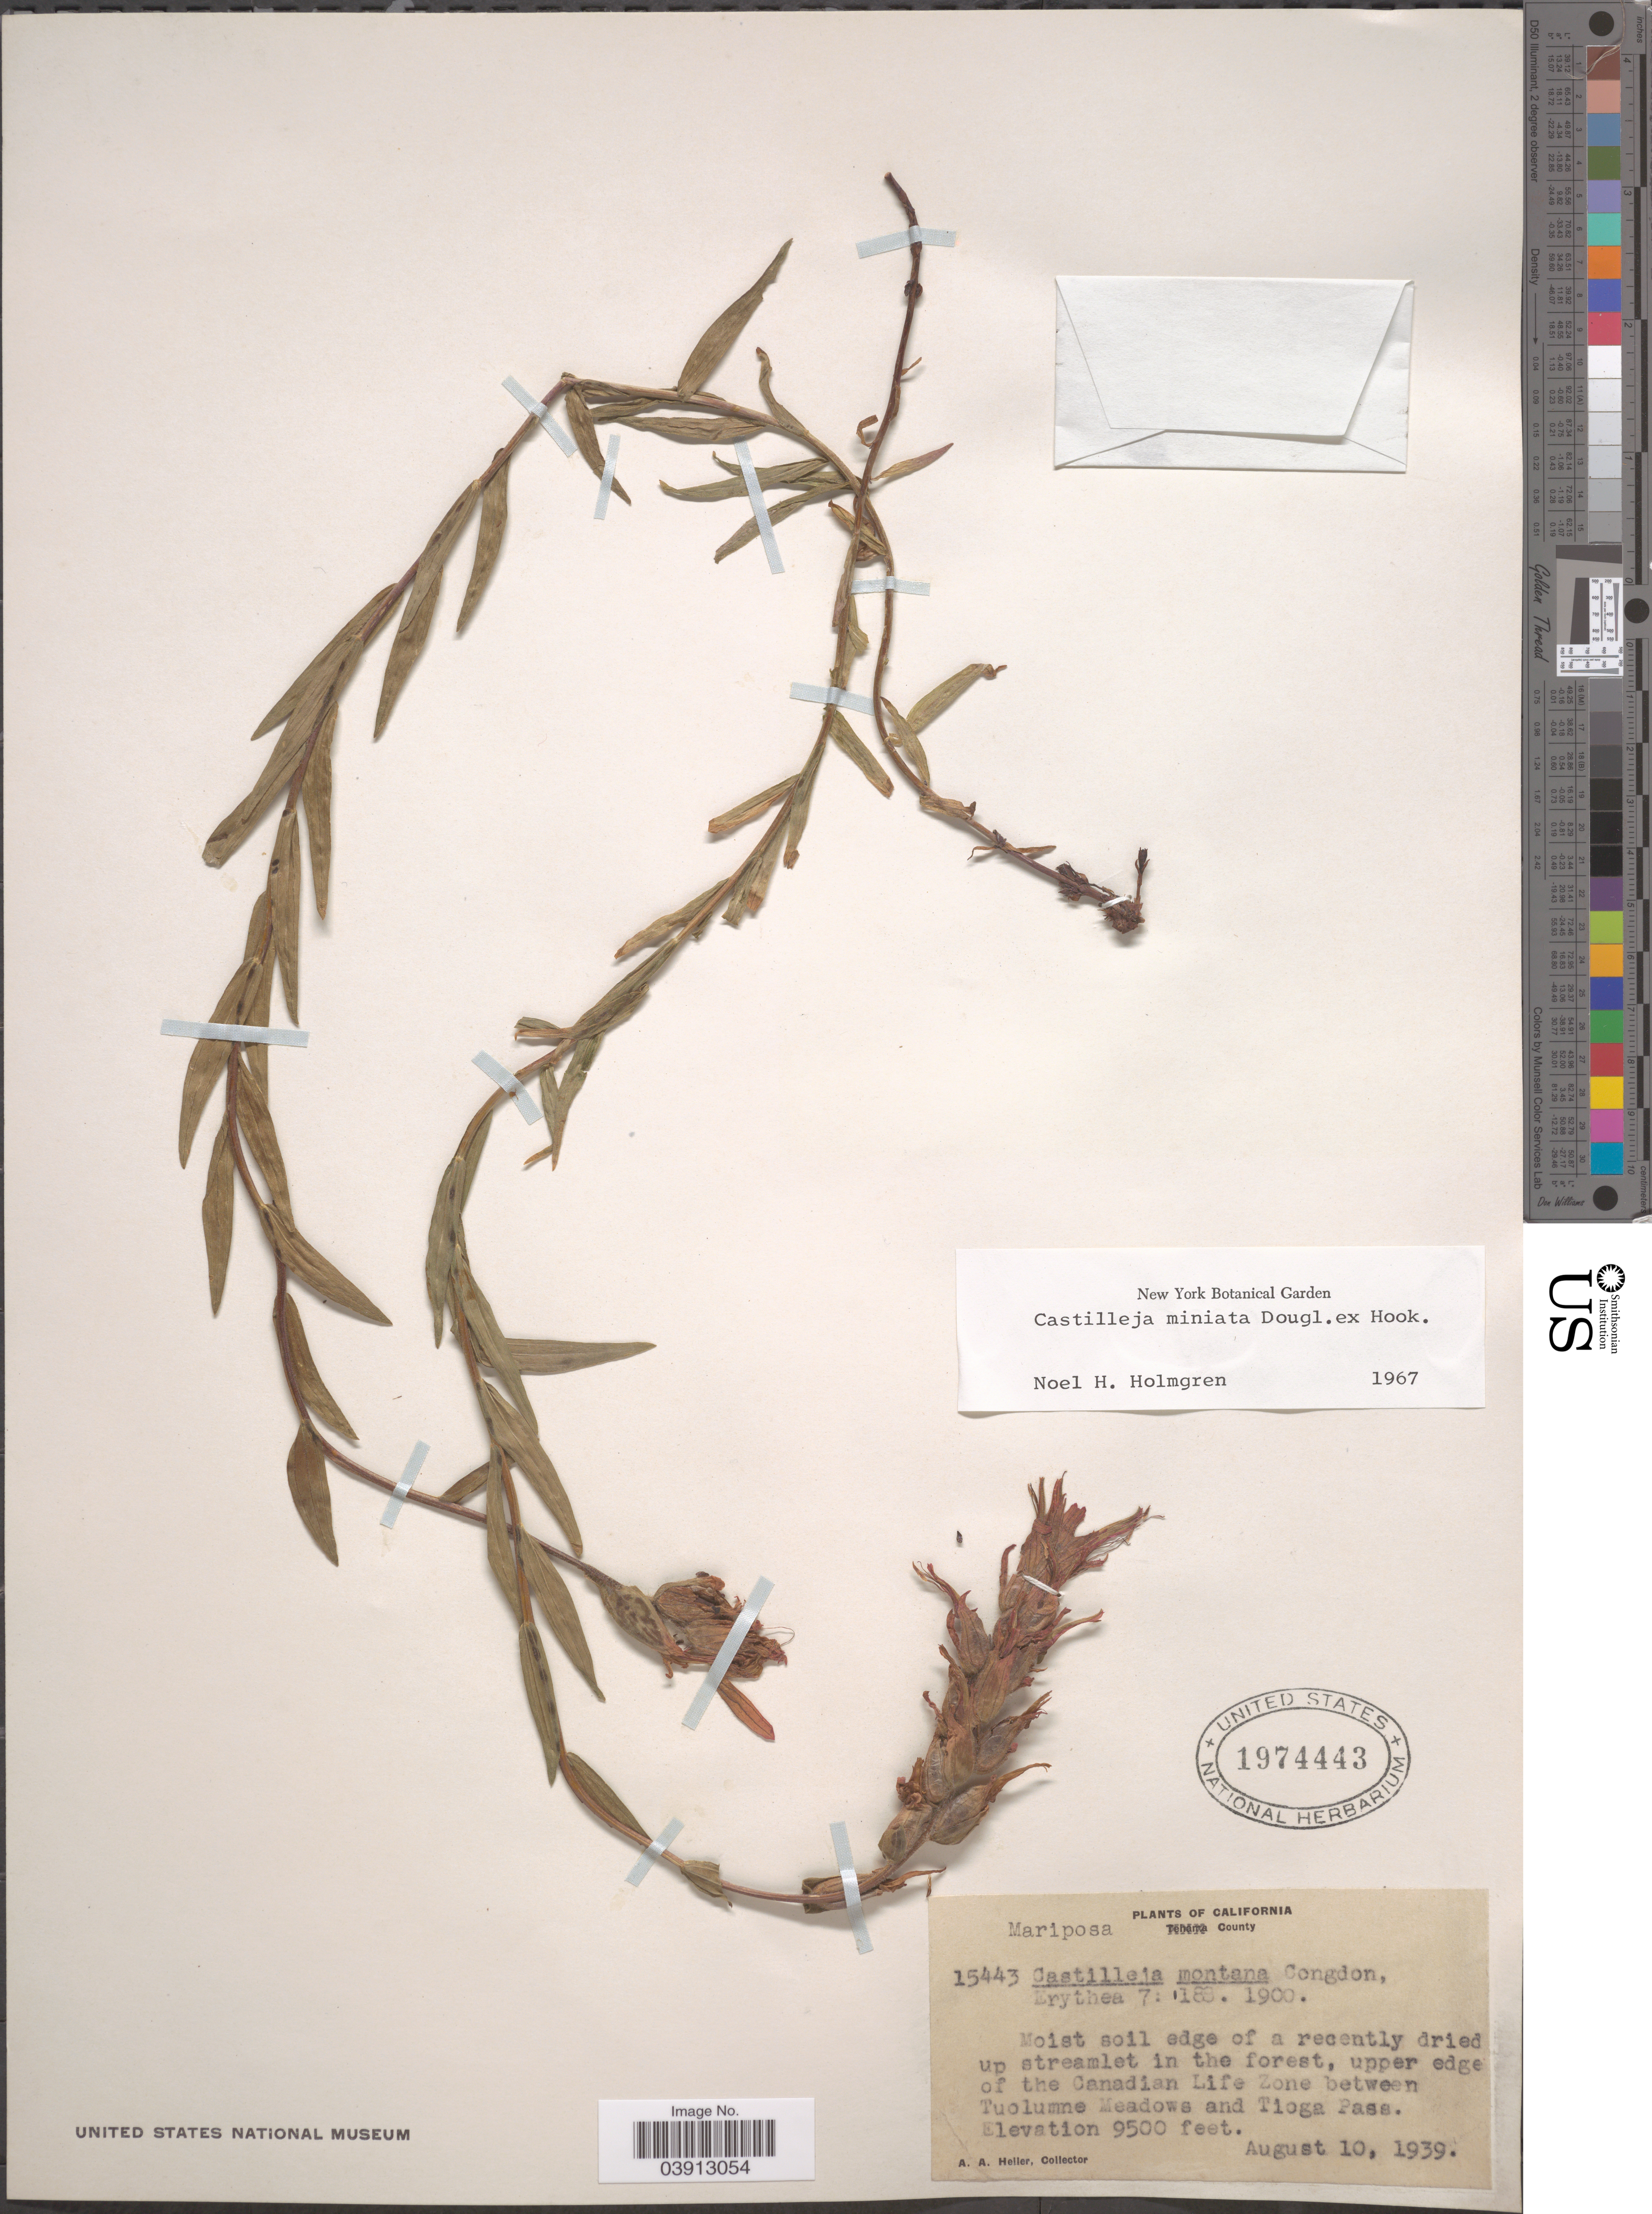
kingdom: Plantae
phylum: Tracheophyta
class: Magnoliopsida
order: Lamiales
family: Orobanchaceae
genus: Castilleja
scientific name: Castilleja miniata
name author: Douglas ex Hook.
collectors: A. A. Heller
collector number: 15443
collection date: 1939-08-10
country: United States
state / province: California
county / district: Mariposa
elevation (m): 2896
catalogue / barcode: US 1974443